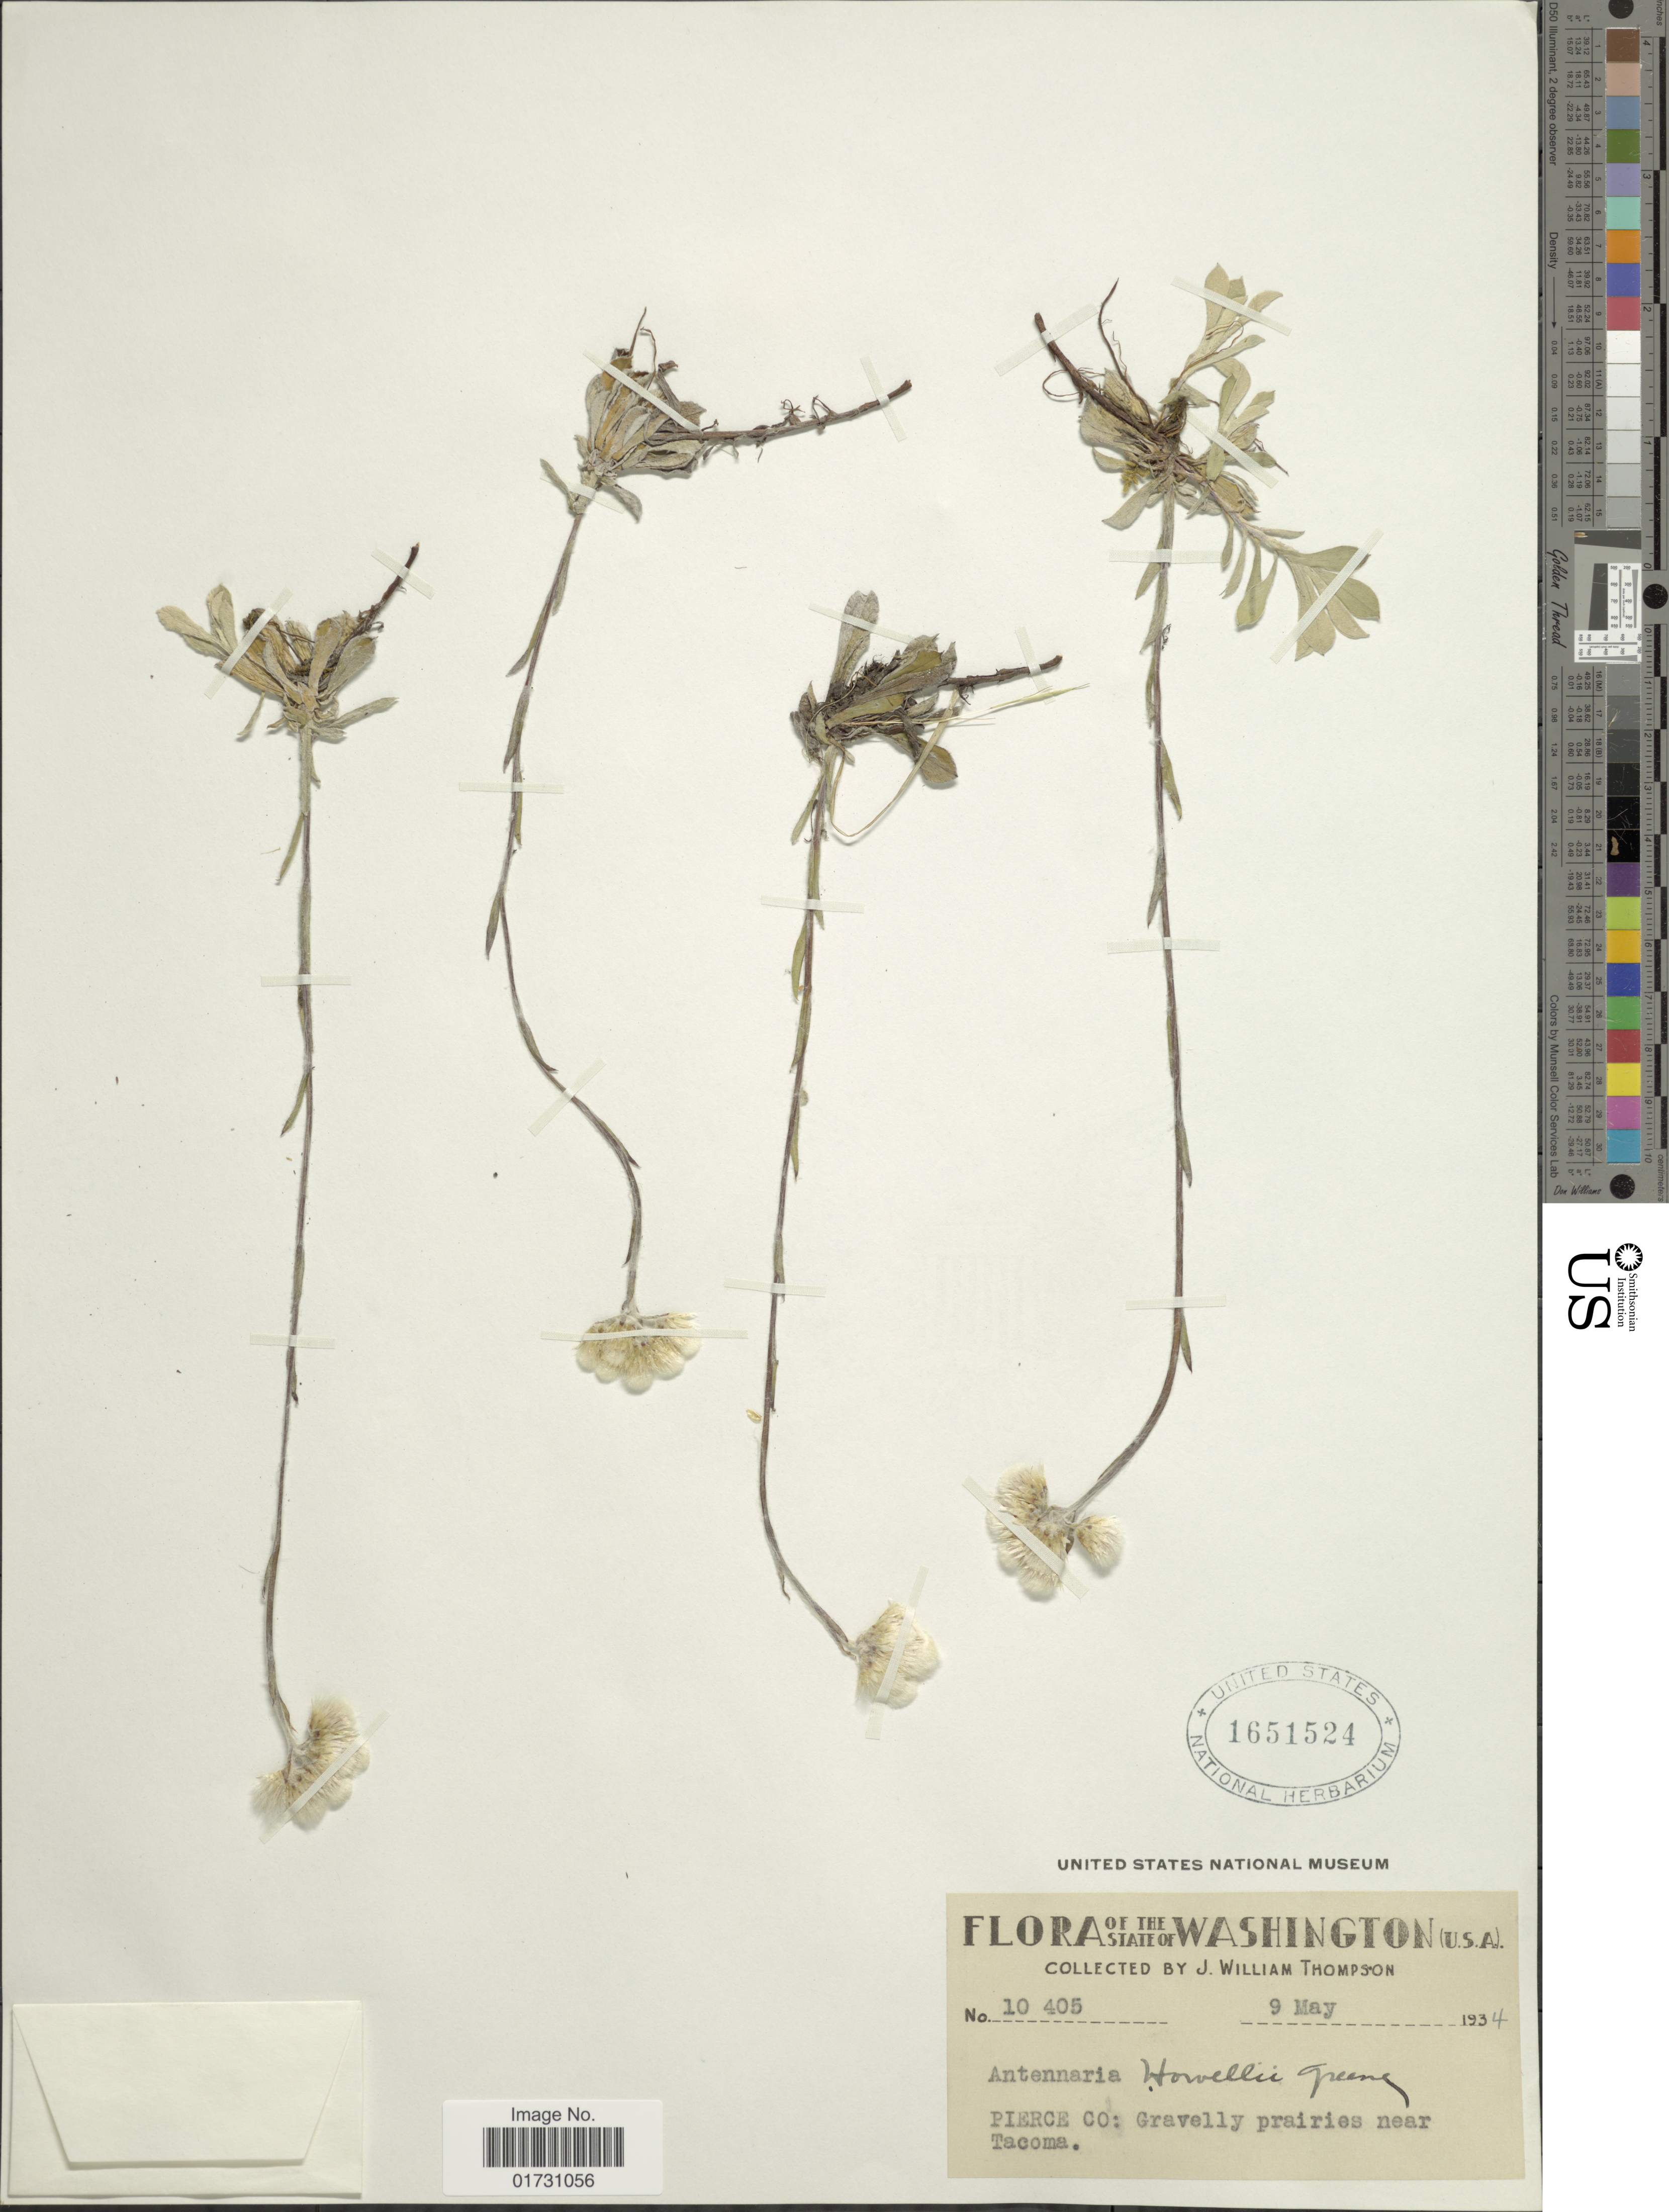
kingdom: Plantae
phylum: Tracheophyta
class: Magnoliopsida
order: Asterales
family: Asteraceae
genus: Antennaria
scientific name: Antennaria howellii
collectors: J. W. Thompson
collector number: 10405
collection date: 1934-05-09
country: United States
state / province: Washington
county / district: Pierce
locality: Pierce Co.: Gravelly prairies near Tacoma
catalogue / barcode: US 1651524